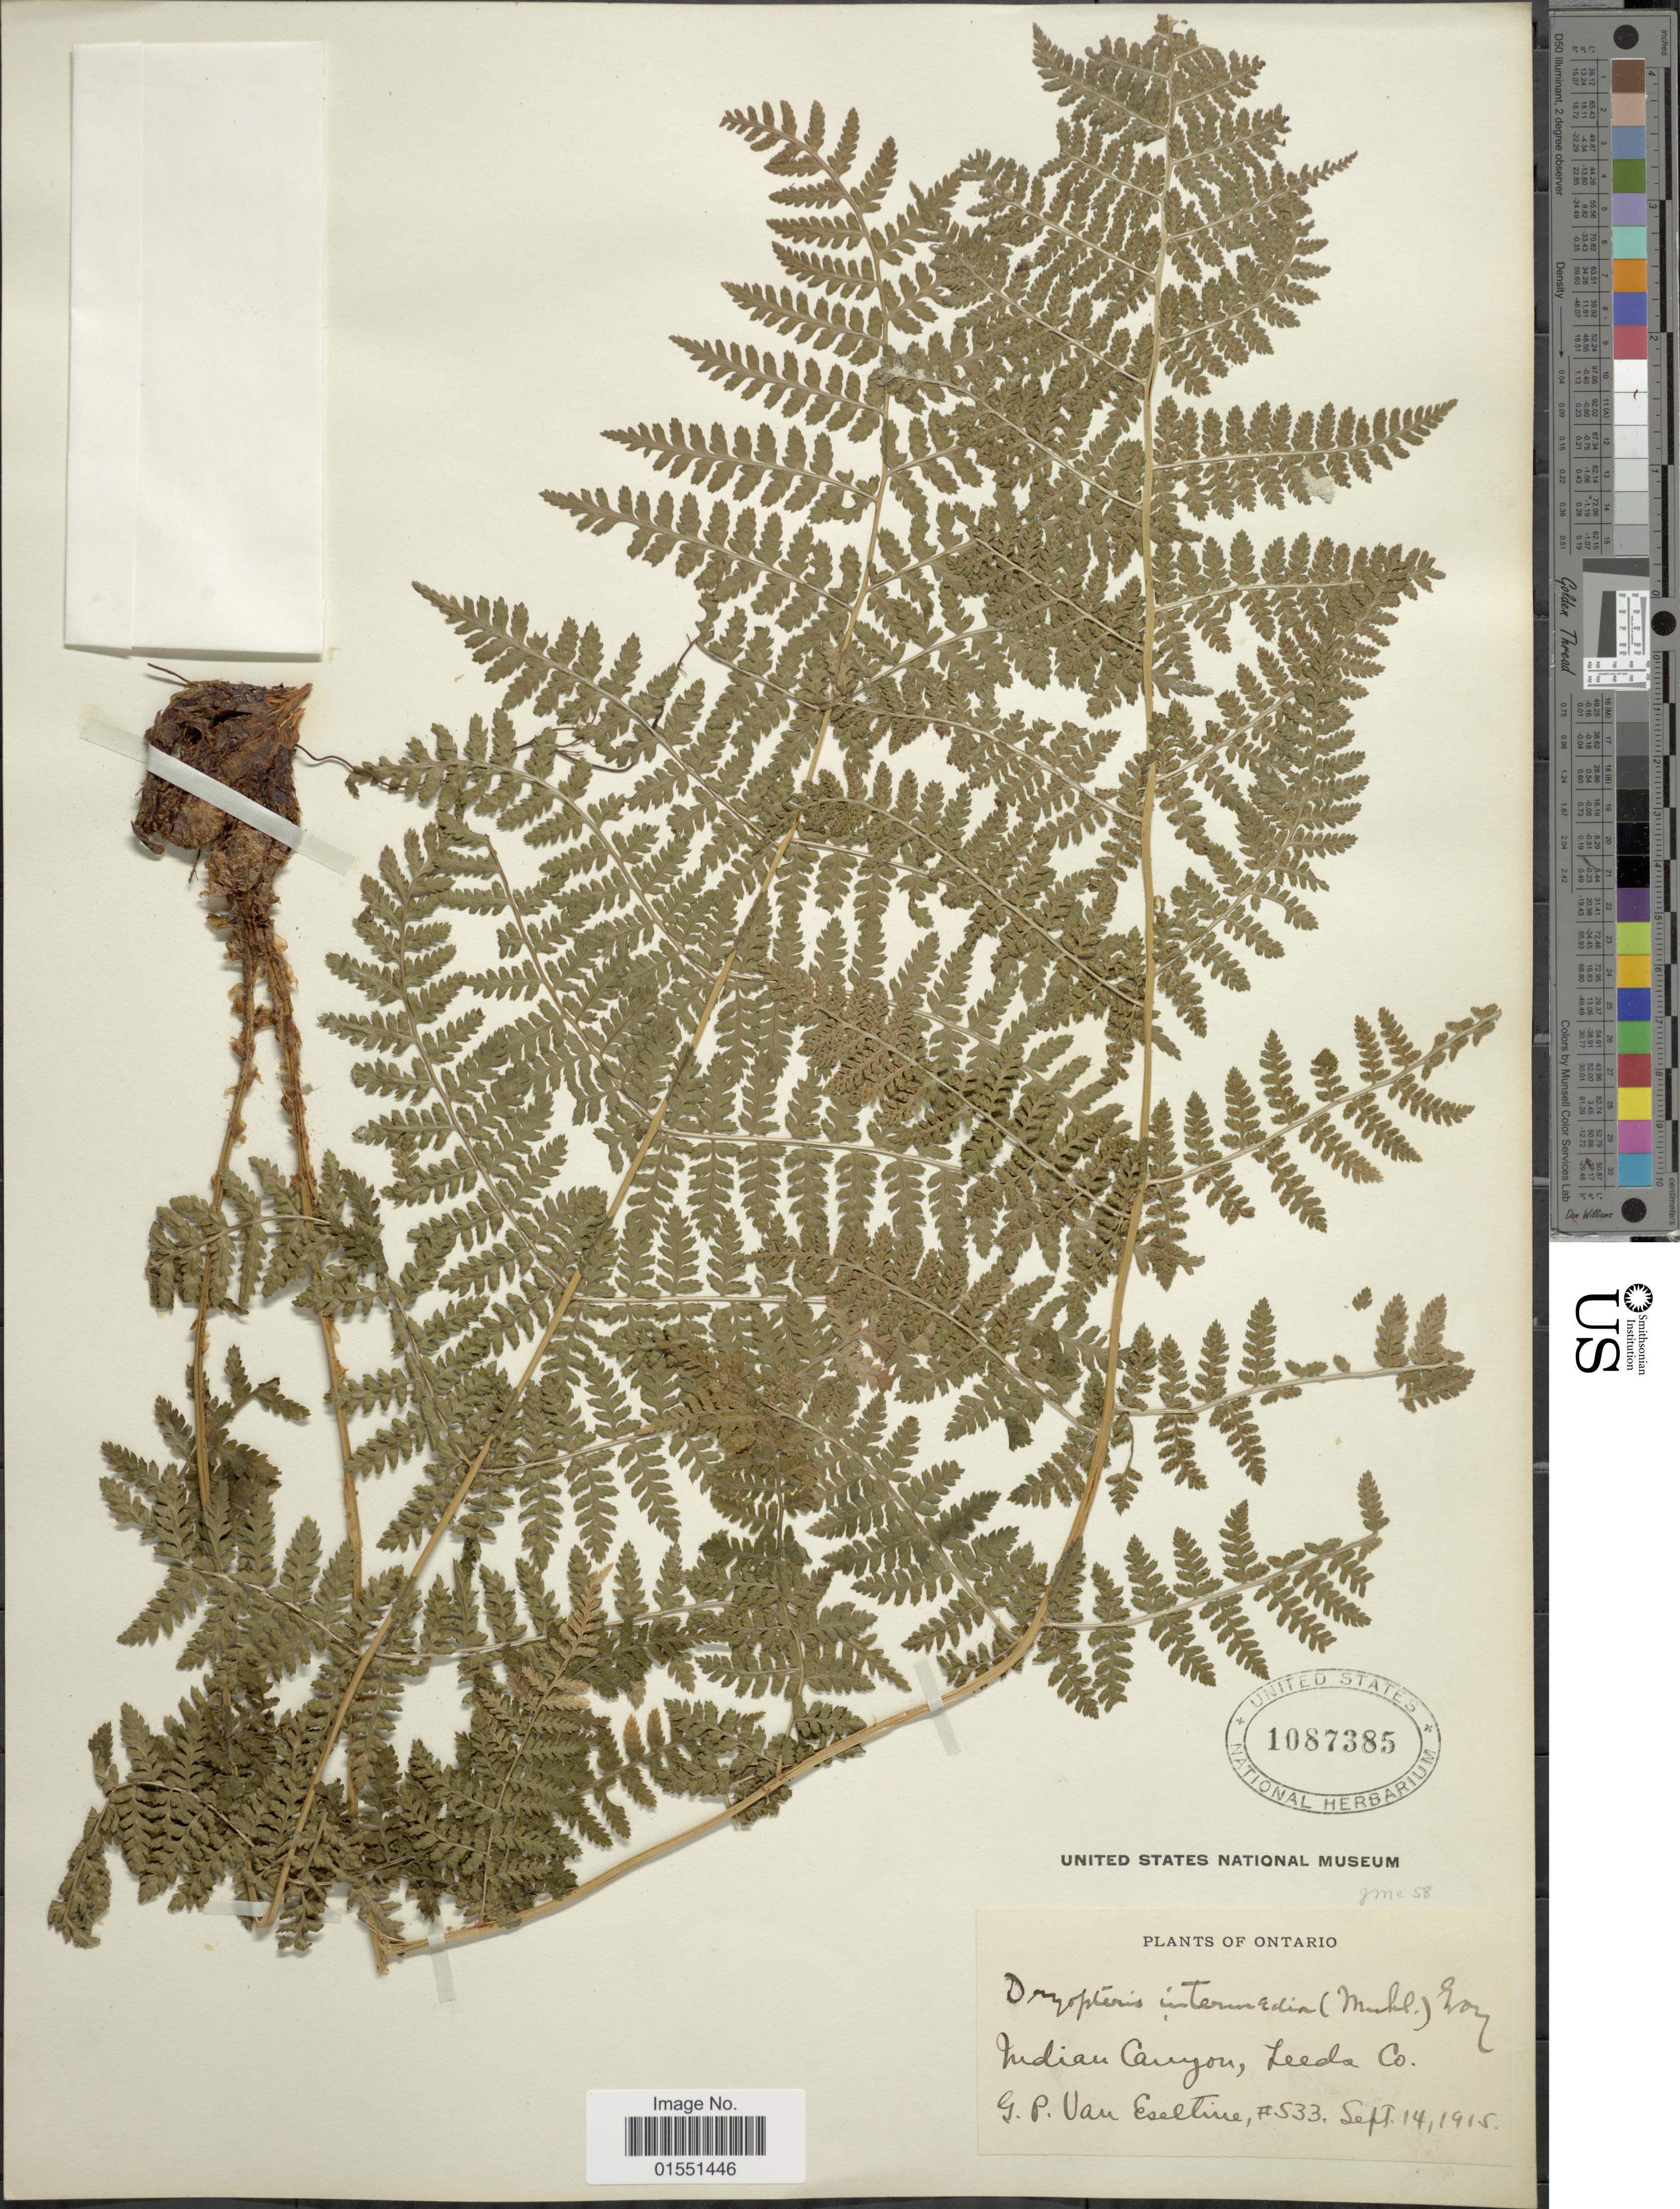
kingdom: Plantae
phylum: Tracheophyta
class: Polypodiopsida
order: Polypodiales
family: Dryopteridaceae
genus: Dryopteris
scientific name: Dryopteris intermedia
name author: (Muhl.) A. Gray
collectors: G. P. Van Eseltine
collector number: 533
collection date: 1915-09-14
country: Canada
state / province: Ontario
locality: Indian Canyon, Leeds Co.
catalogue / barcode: US 1087385